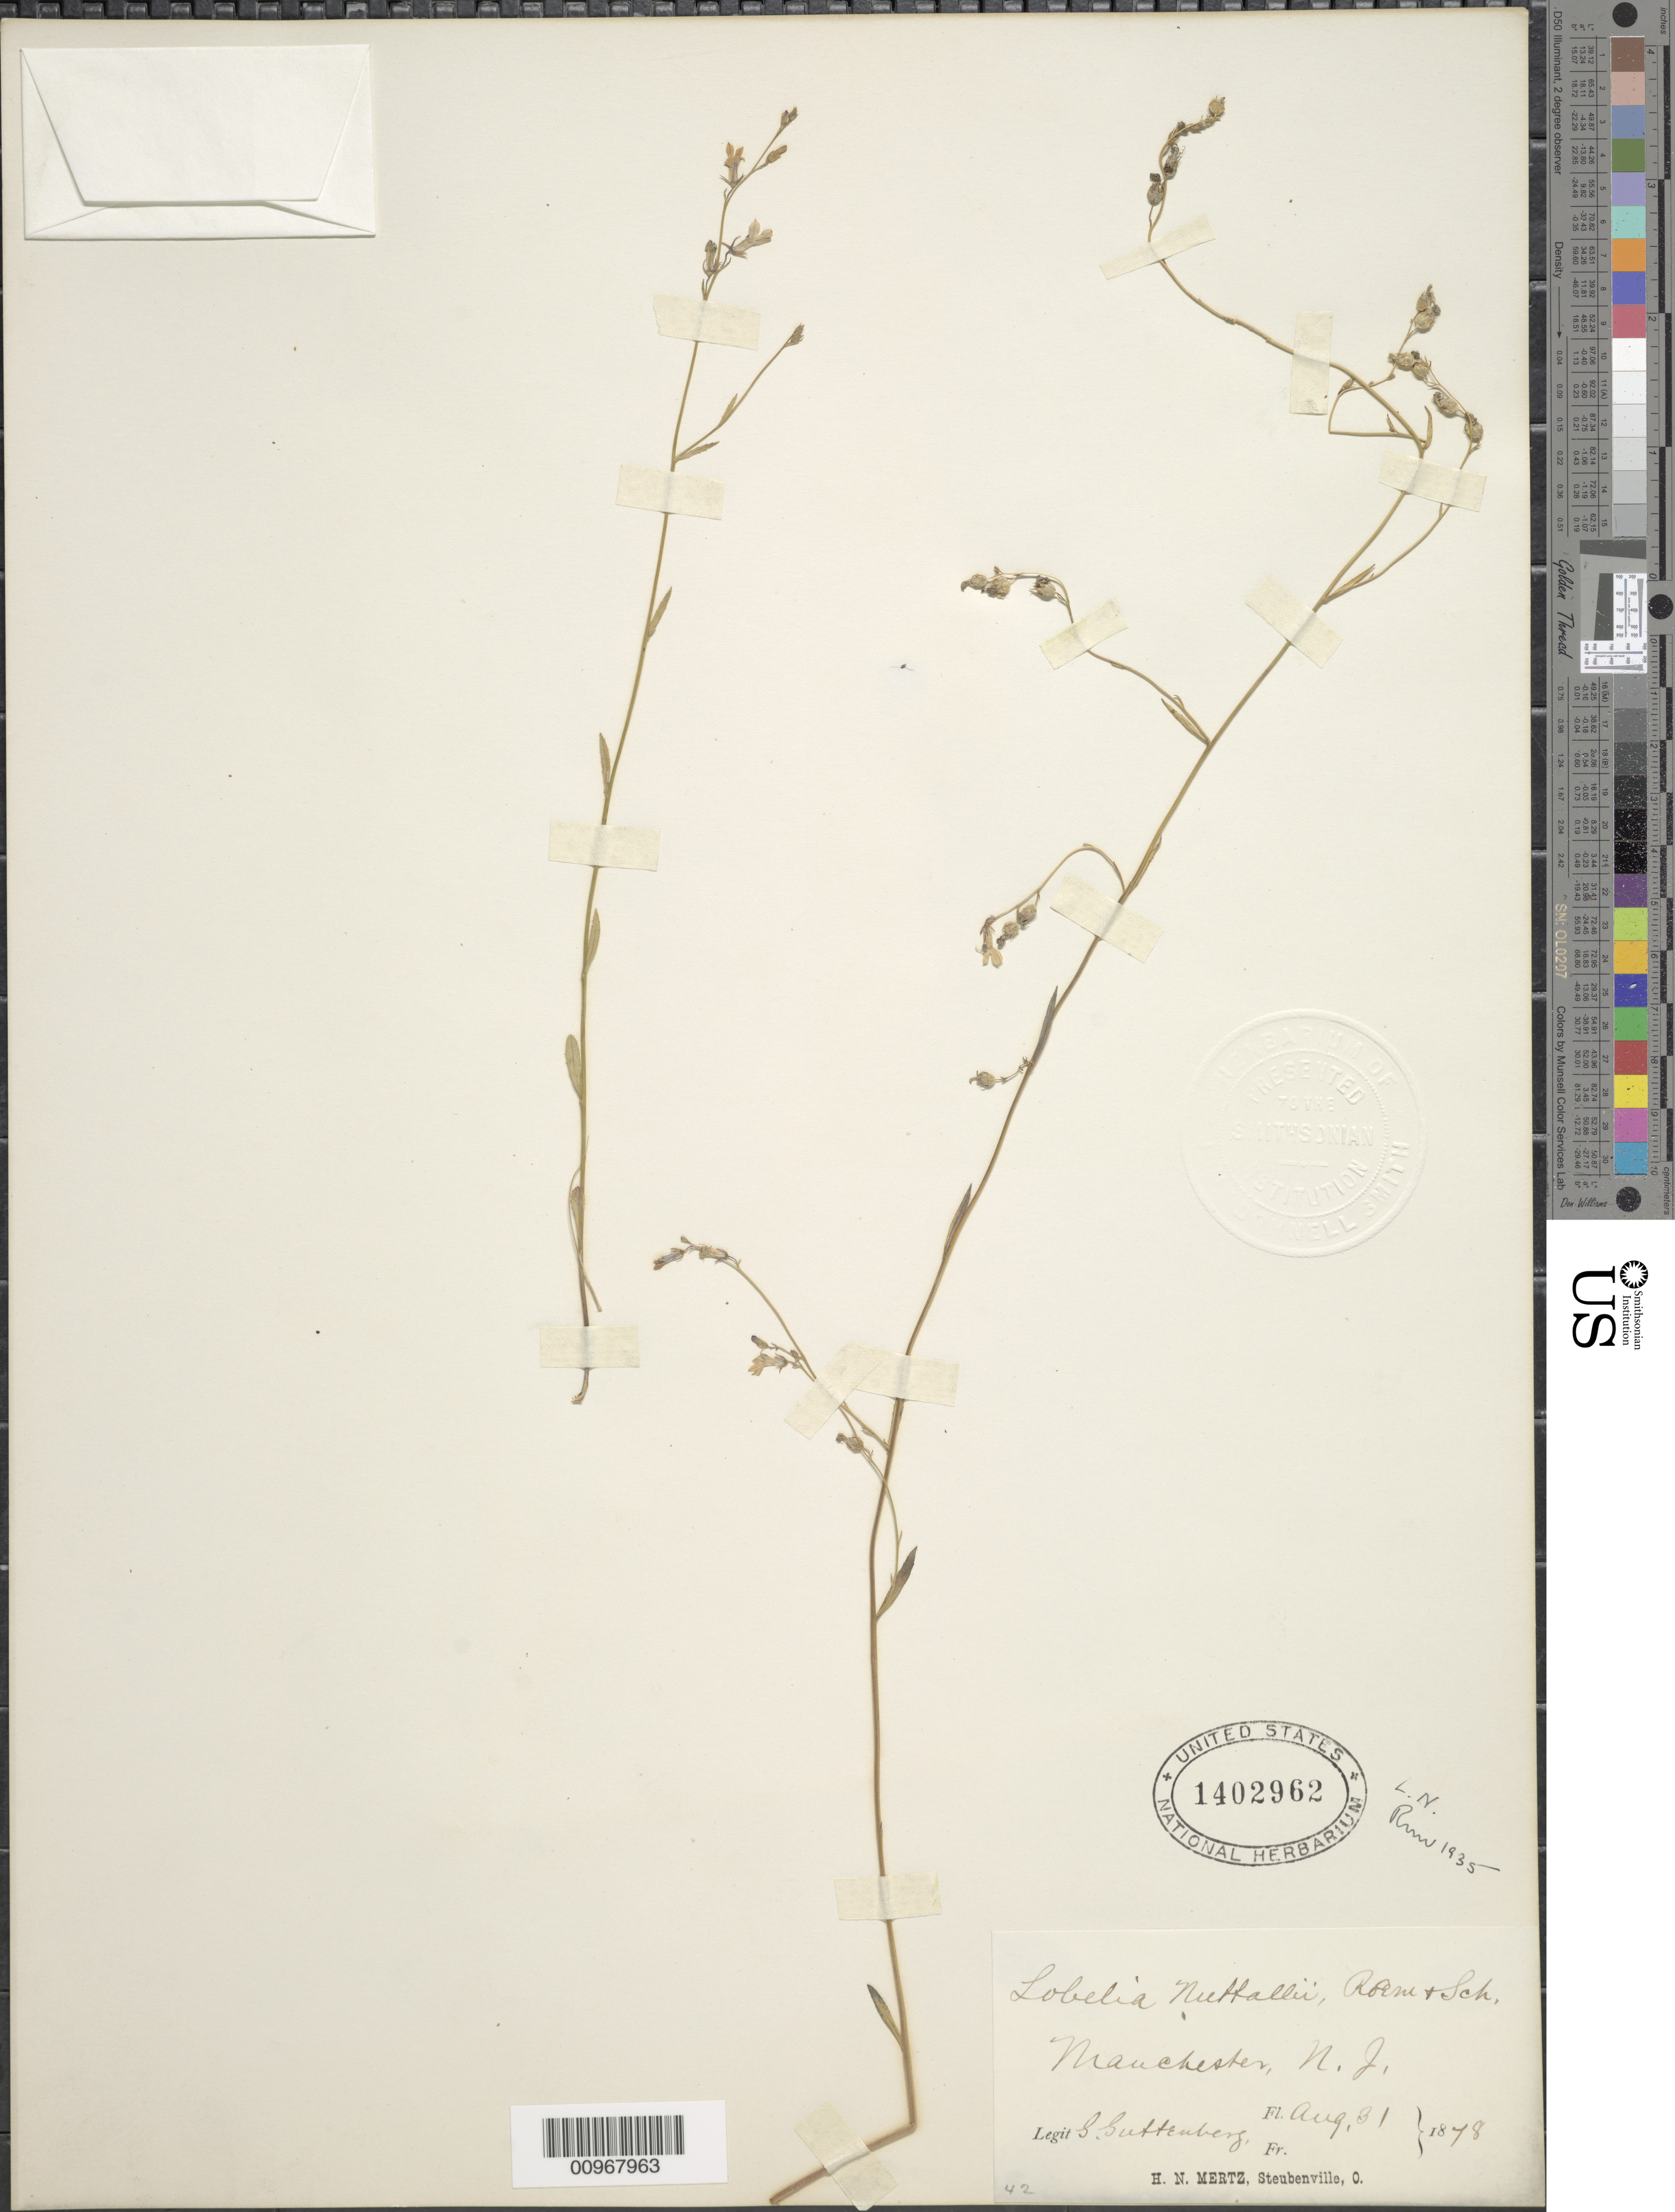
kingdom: Plantae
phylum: Tracheophyta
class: Magnoliopsida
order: Asterales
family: Campanulaceae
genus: Lobelia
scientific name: Lobelia nuttallii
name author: Schult.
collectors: J. Donnell Smith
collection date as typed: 21 Jul 1881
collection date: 1881-07-21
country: United States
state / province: South Carolina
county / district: Greenville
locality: Reedy River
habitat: borders of swamps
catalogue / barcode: US 1402962